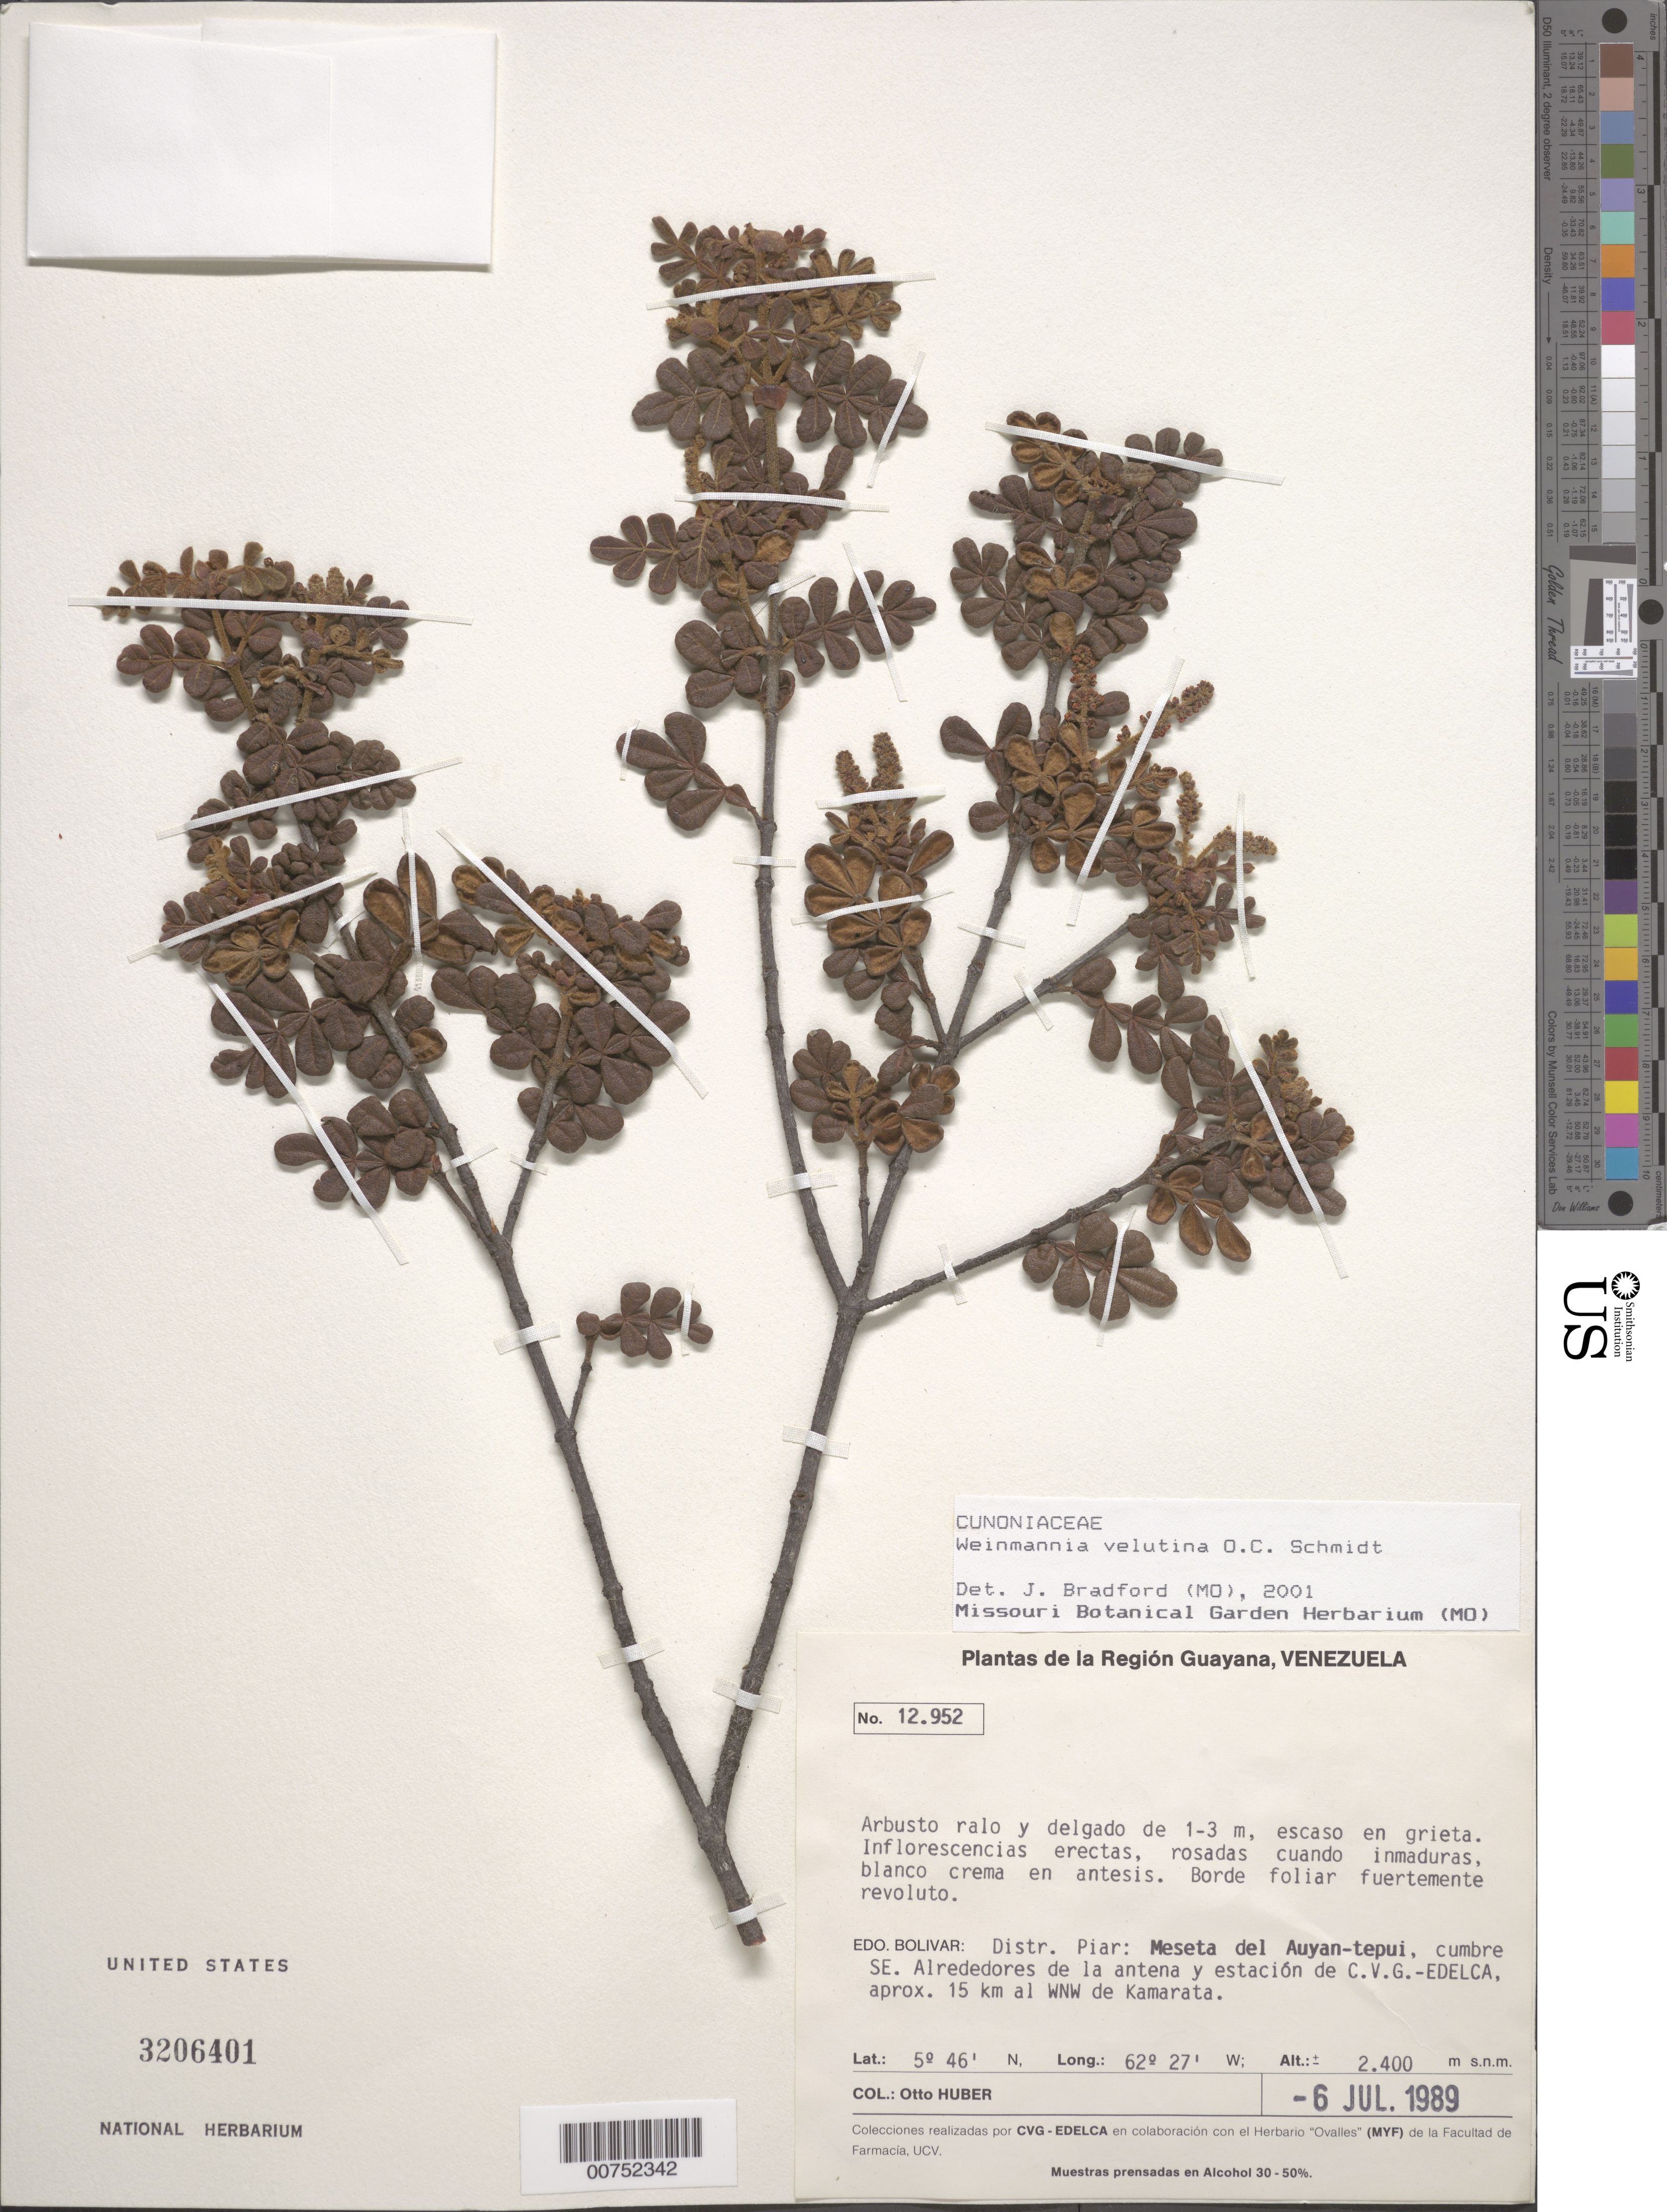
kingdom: Plantae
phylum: Tracheophyta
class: Magnoliopsida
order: Oxalidales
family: Cunoniaceae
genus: Weinmannia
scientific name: Weinmannia velutina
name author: O.C. Schmidt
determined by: Bradford, J. C.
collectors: O. Huber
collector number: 12952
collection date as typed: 6-Jul-89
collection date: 1989-07-06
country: Venezuela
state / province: Bolívar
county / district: Piar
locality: Meseta del Auyan-tepuí, cumbre SE, alrededores de la antena y estacion de C.V.G.-EDELCA, aprox. 15 km al WNW de Kamarata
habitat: Grieta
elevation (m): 2400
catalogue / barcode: US 3206401